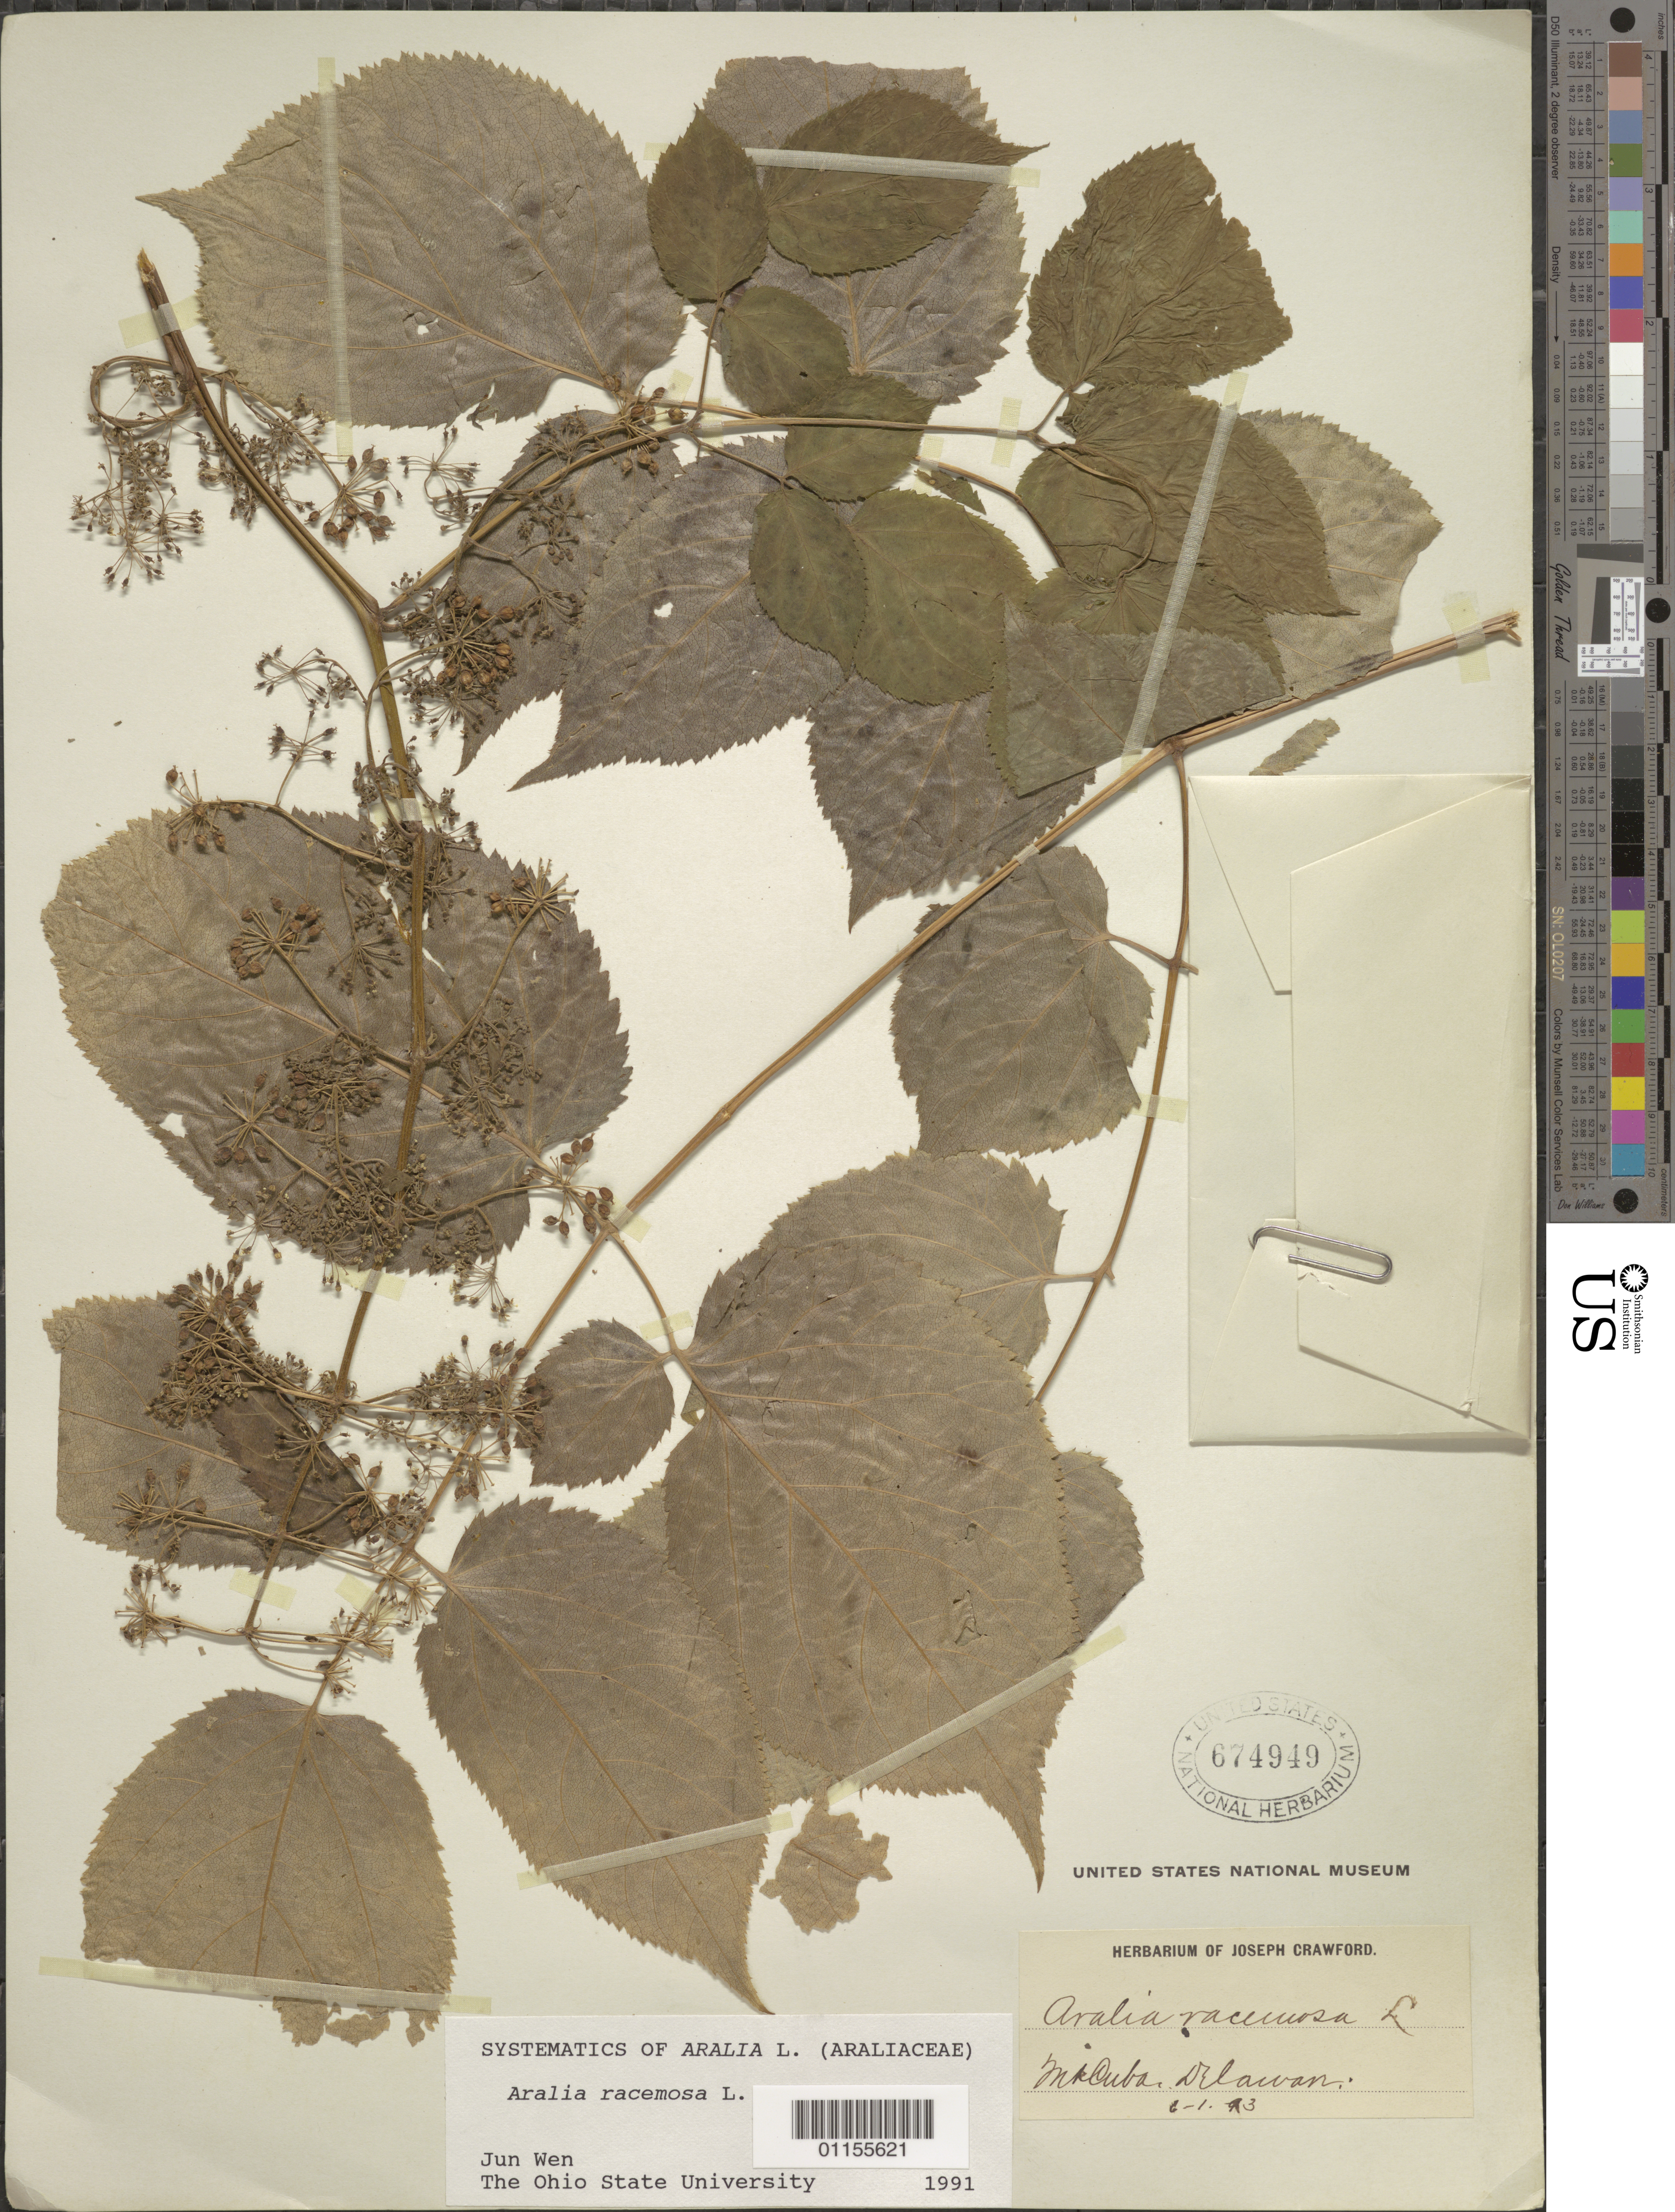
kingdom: Plantae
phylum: Tracheophyta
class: Magnoliopsida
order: Apiales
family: Araliaceae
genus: Aralia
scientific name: Aralia racemosa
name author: L.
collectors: J. Crawford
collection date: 1903-01-06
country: United States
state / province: Delaware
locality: Mt Cuba.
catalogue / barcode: US 674949